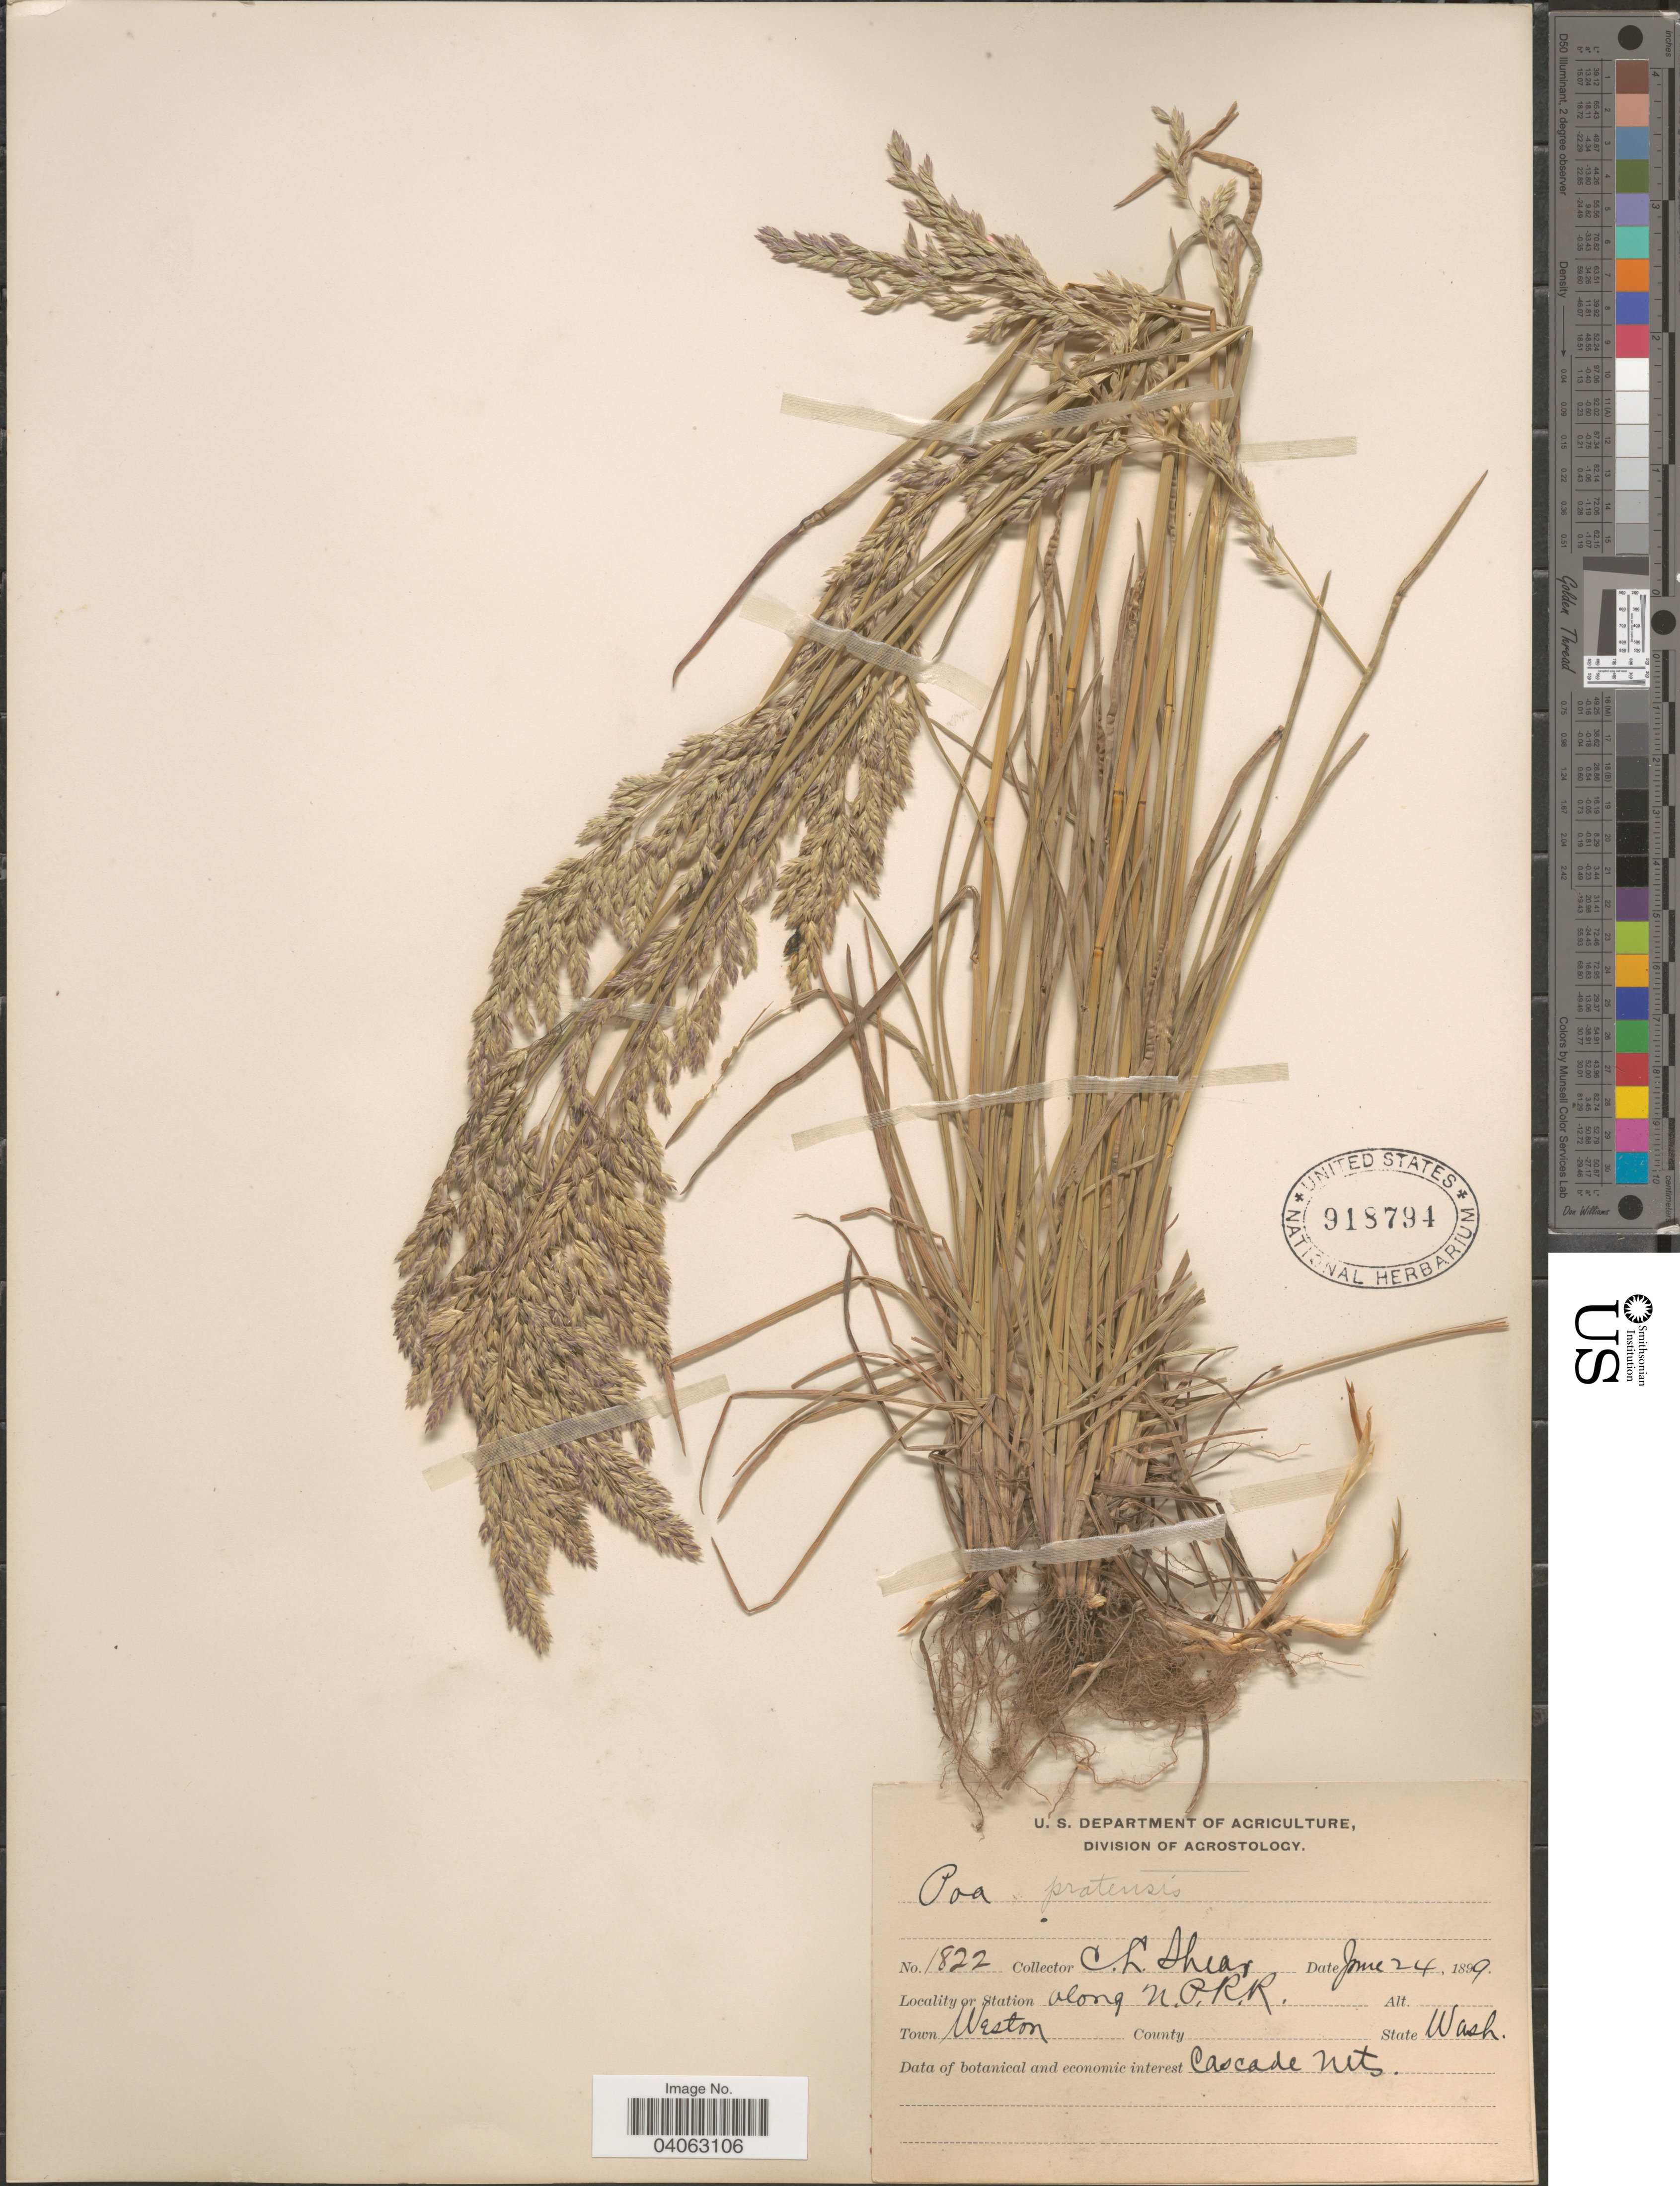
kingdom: Plantae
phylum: Tracheophyta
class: Liliopsida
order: Poales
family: Poaceae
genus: Poa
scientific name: Poa pratensis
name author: L.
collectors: C. L. Shear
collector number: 1822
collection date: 1899-06-24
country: United States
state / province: Washington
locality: Along N.P.R.R. Town Weston. Cascade Mts.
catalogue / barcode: US 918794